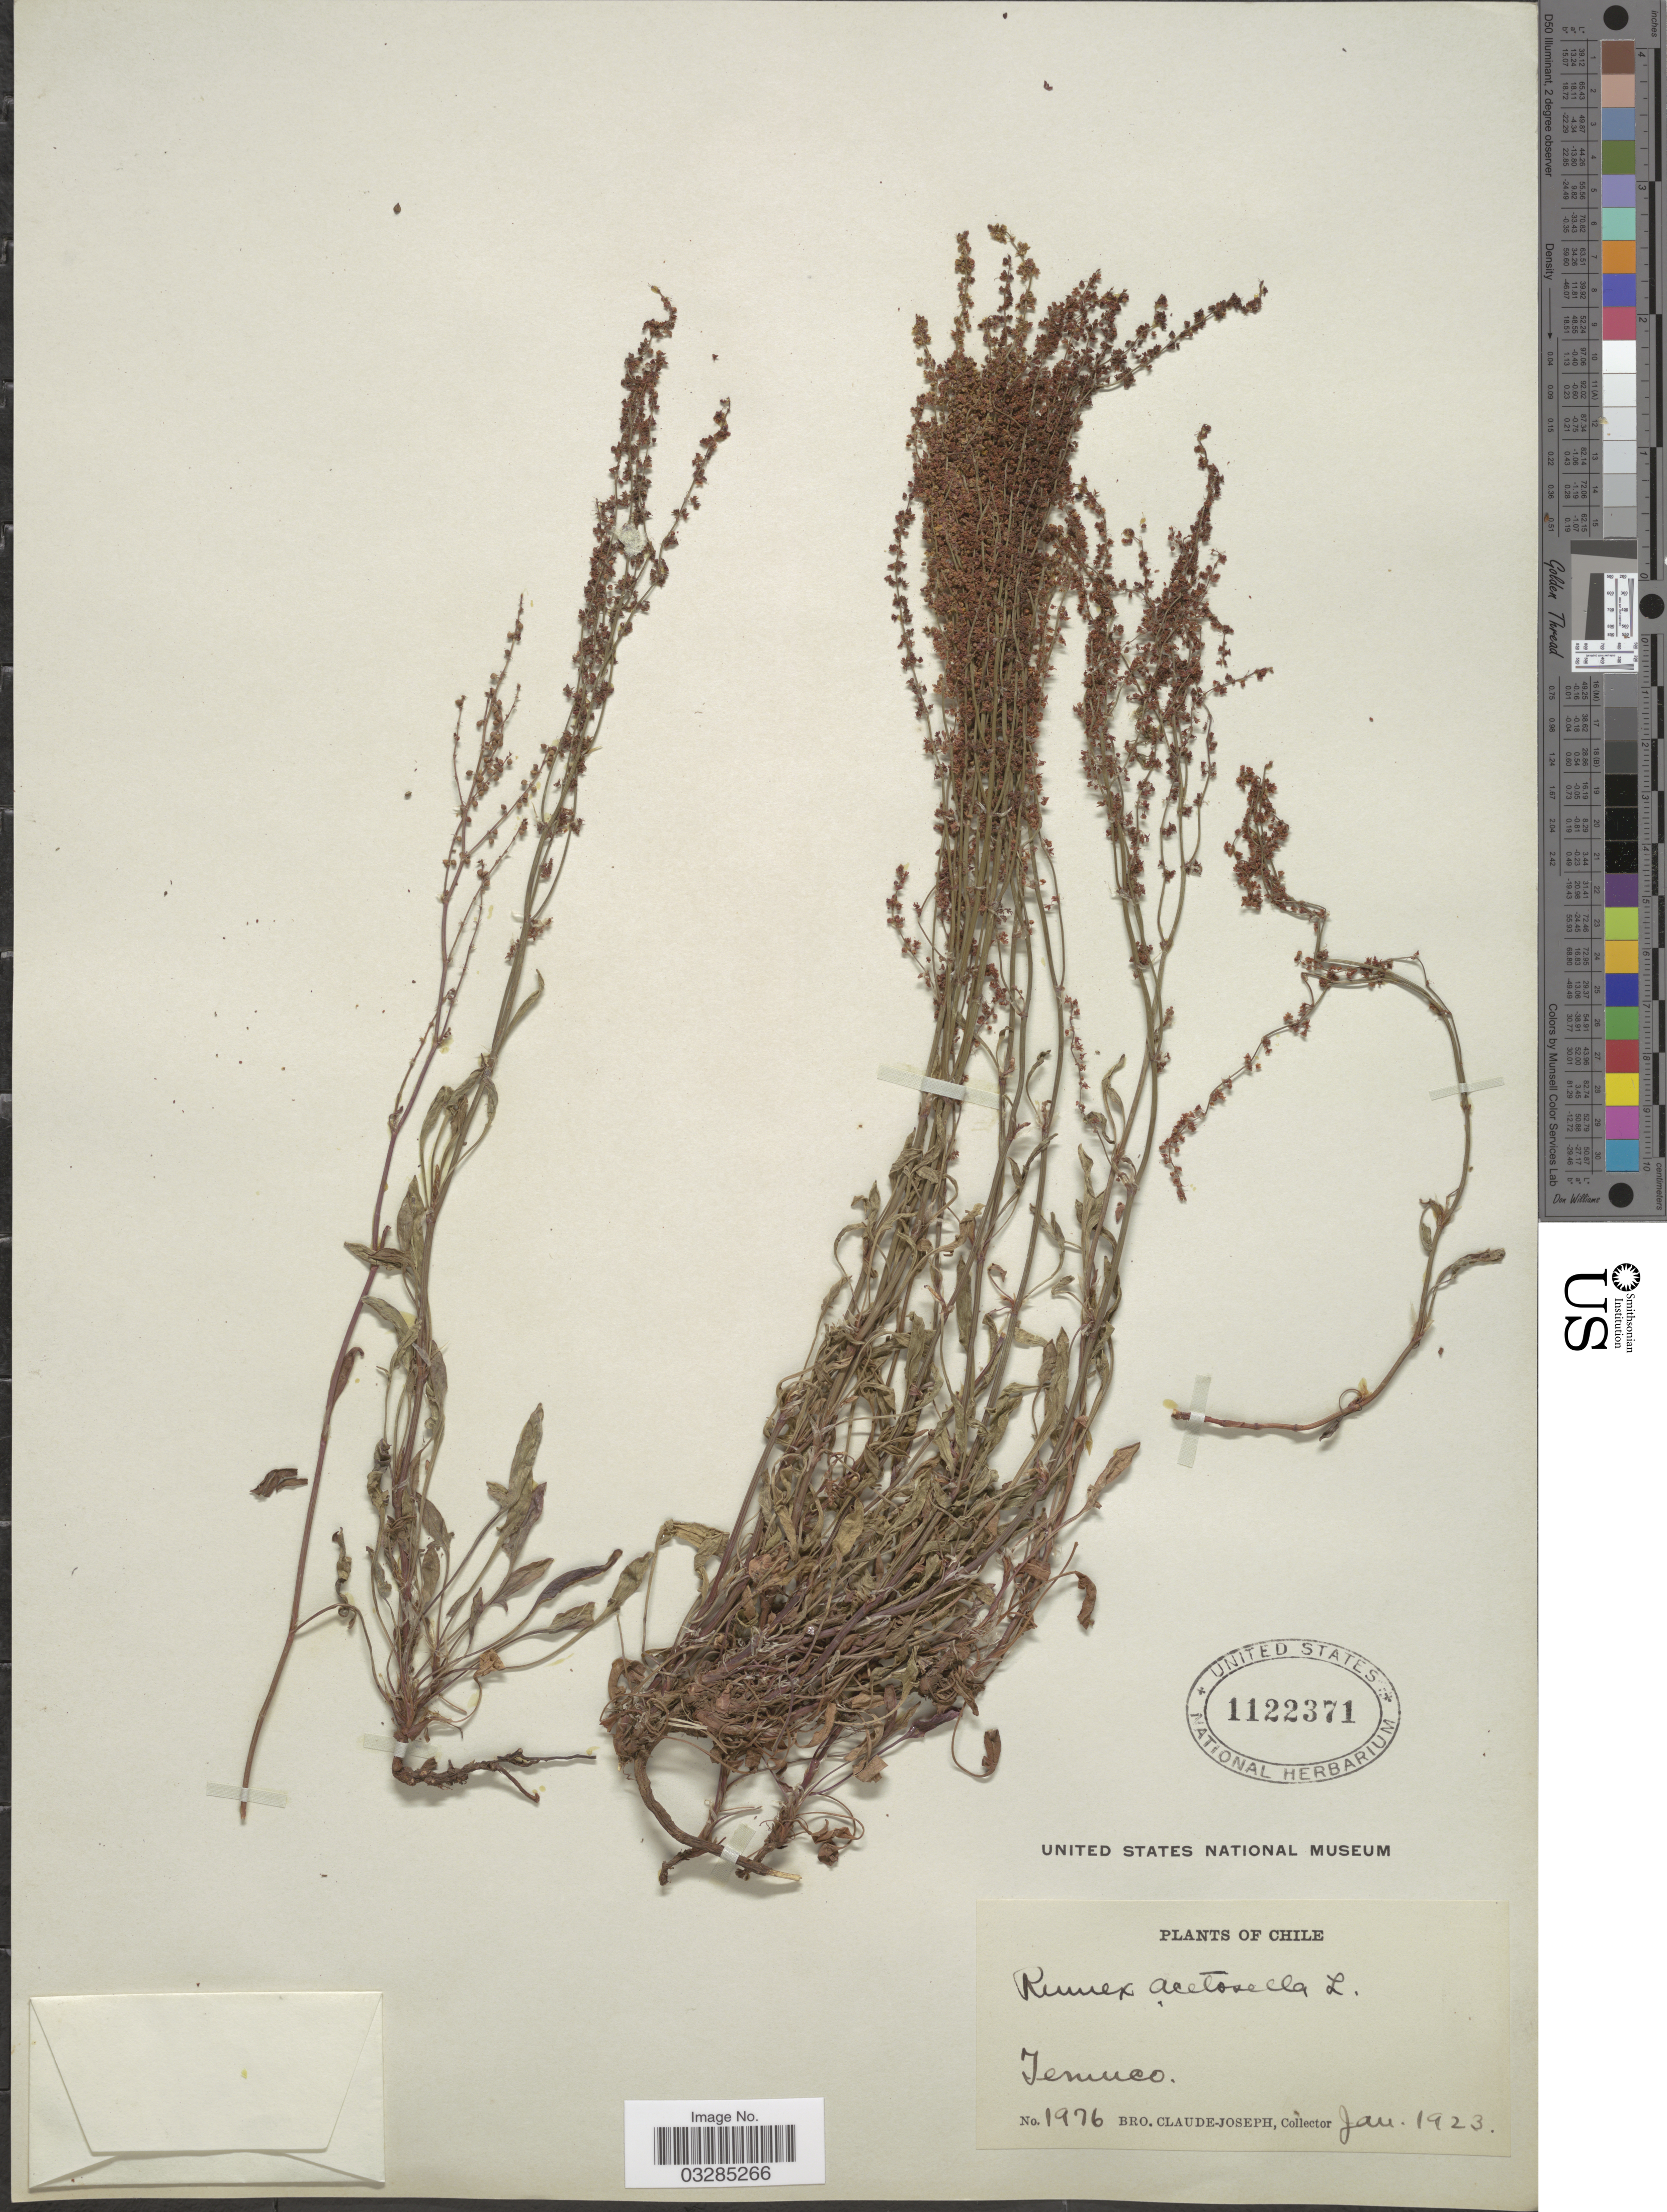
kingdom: Plantae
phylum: Tracheophyta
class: Magnoliopsida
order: Caryophyllales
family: Polygonaceae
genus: Rumex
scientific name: Rumex acetosella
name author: L.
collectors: Bro. Claude-Joseph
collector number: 1976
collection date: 1923-01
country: Chile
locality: Temuco.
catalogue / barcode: US 1122371